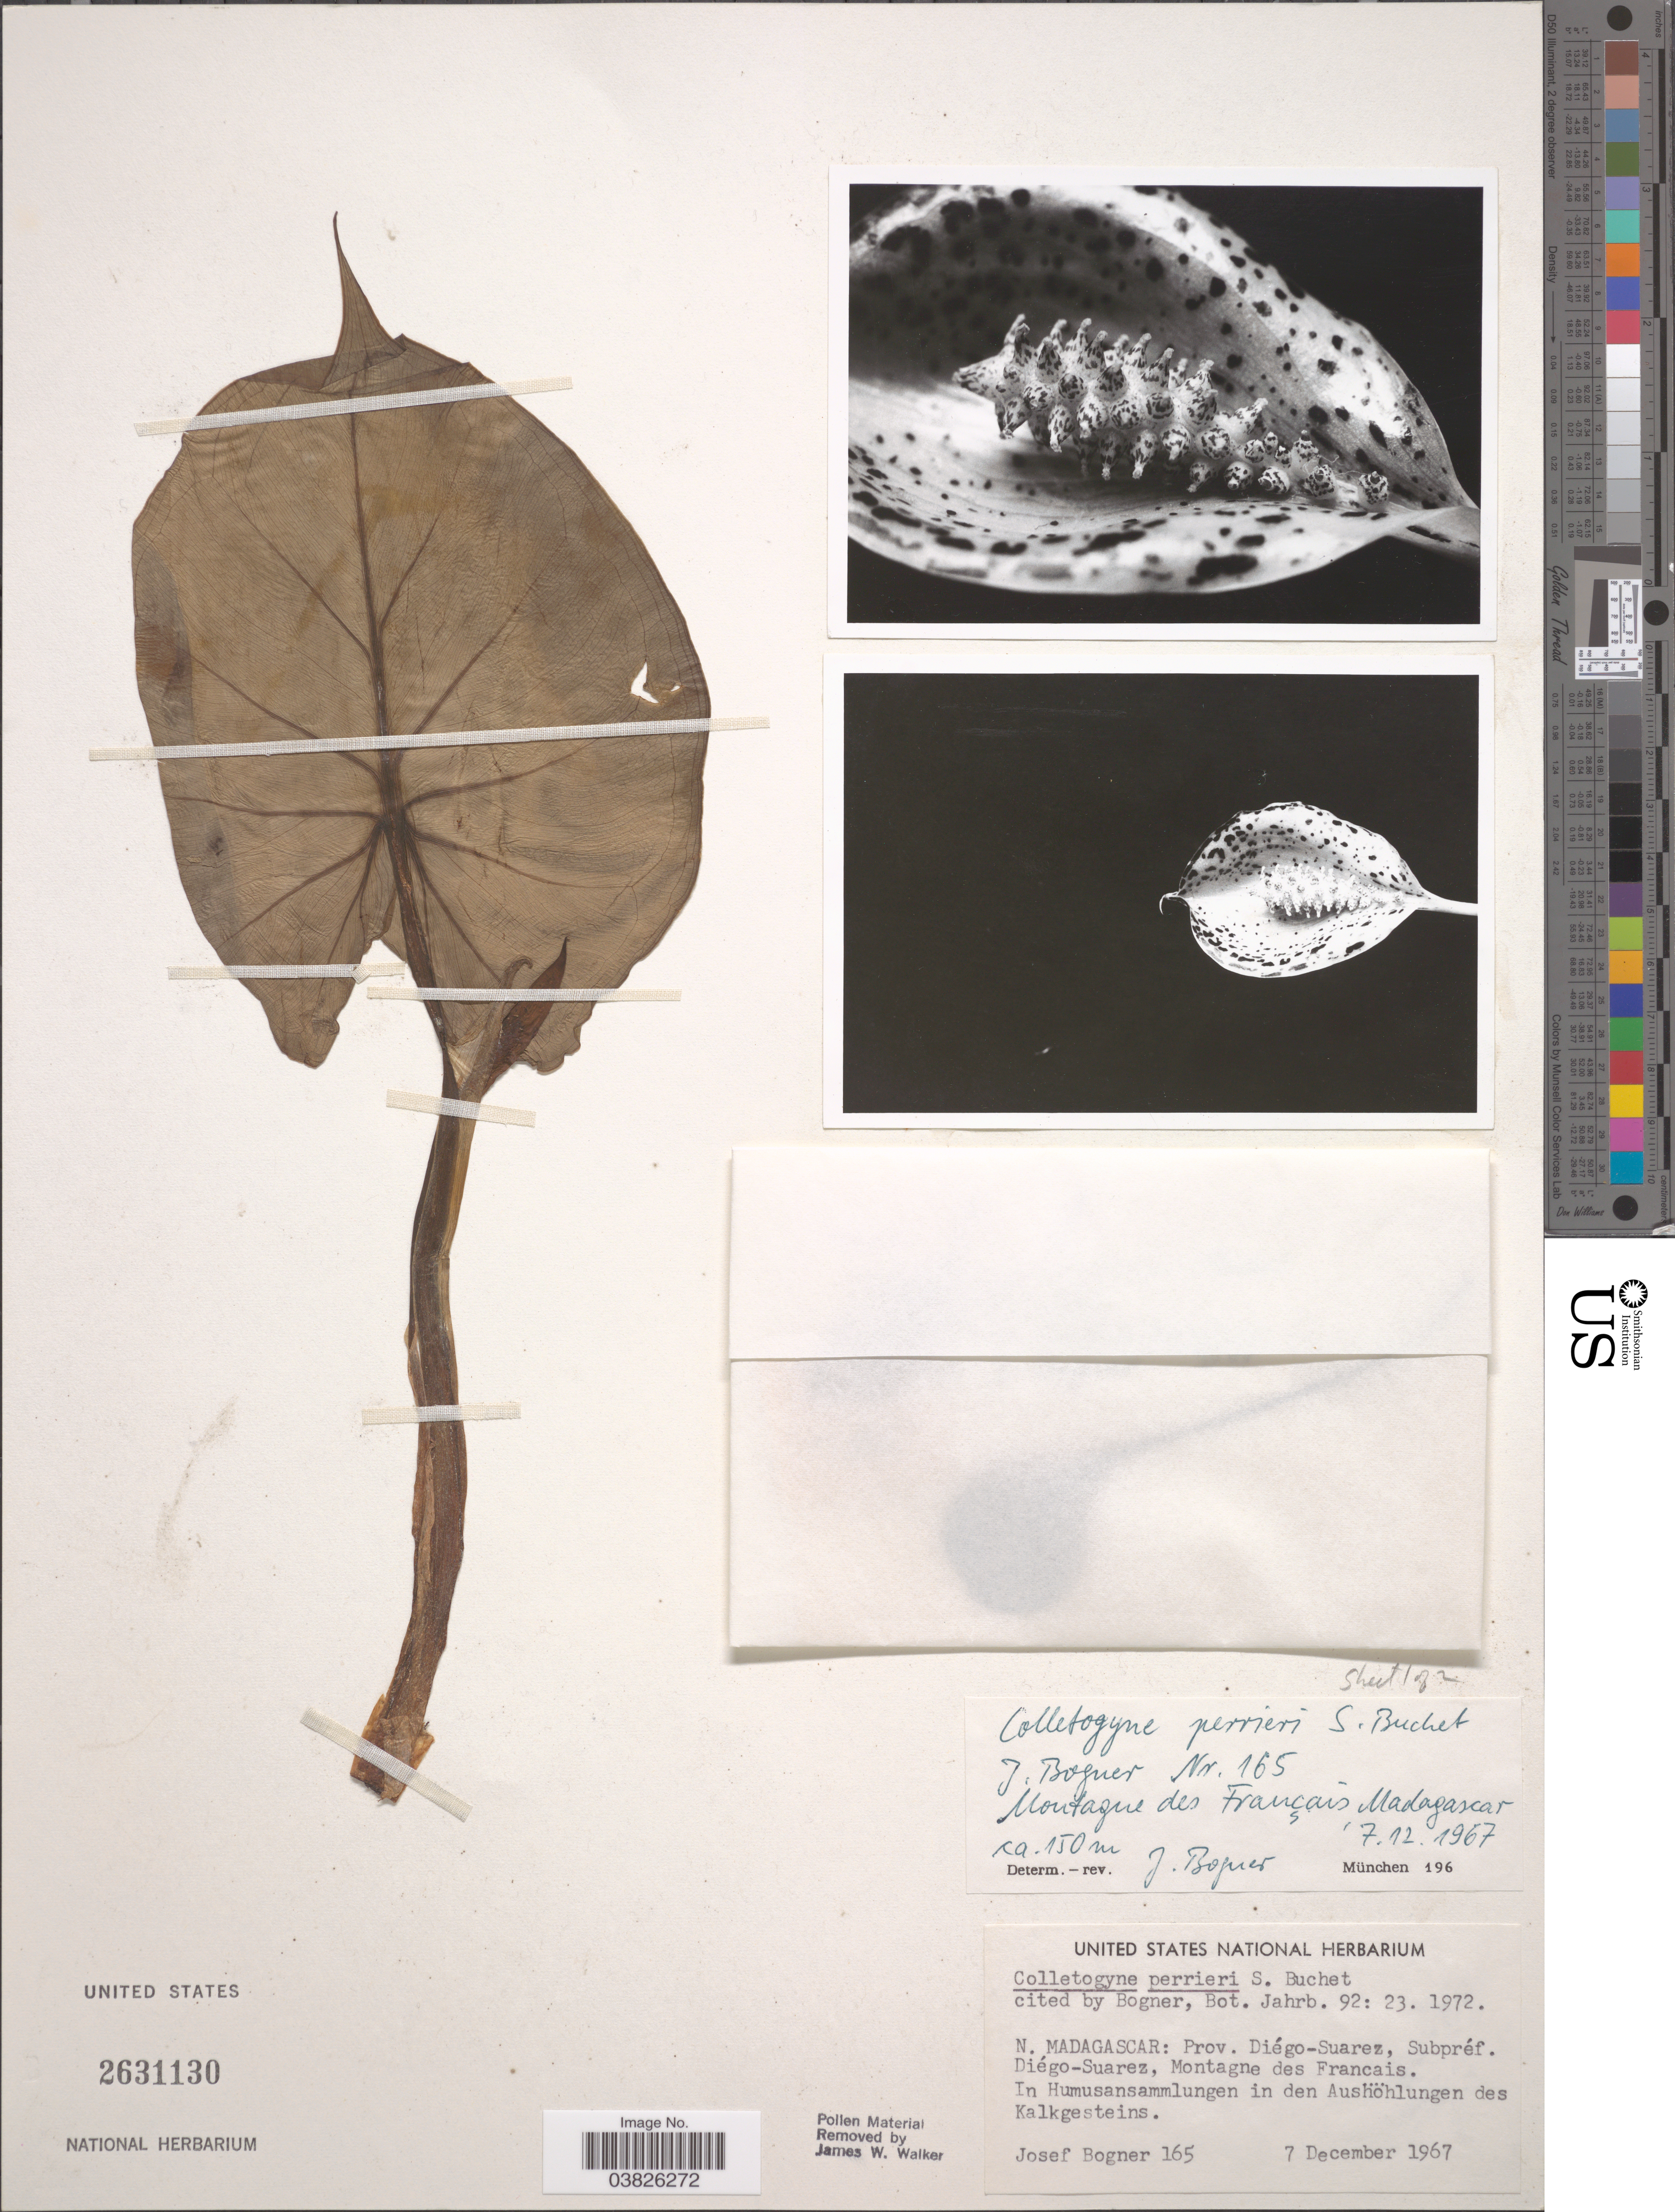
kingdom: Plantae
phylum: Tracheophyta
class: Liliopsida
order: Alismatales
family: Araceae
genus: Colletogyne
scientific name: Colletogyne perrieri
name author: Buchet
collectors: J. Bogner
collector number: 165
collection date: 1967-12-07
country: Madagascar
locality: N. Madagascar: Prov. Diégo-Suarez, Subpréf. Diégo-Suarez, Montagne des Francais.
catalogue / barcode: US 2631130